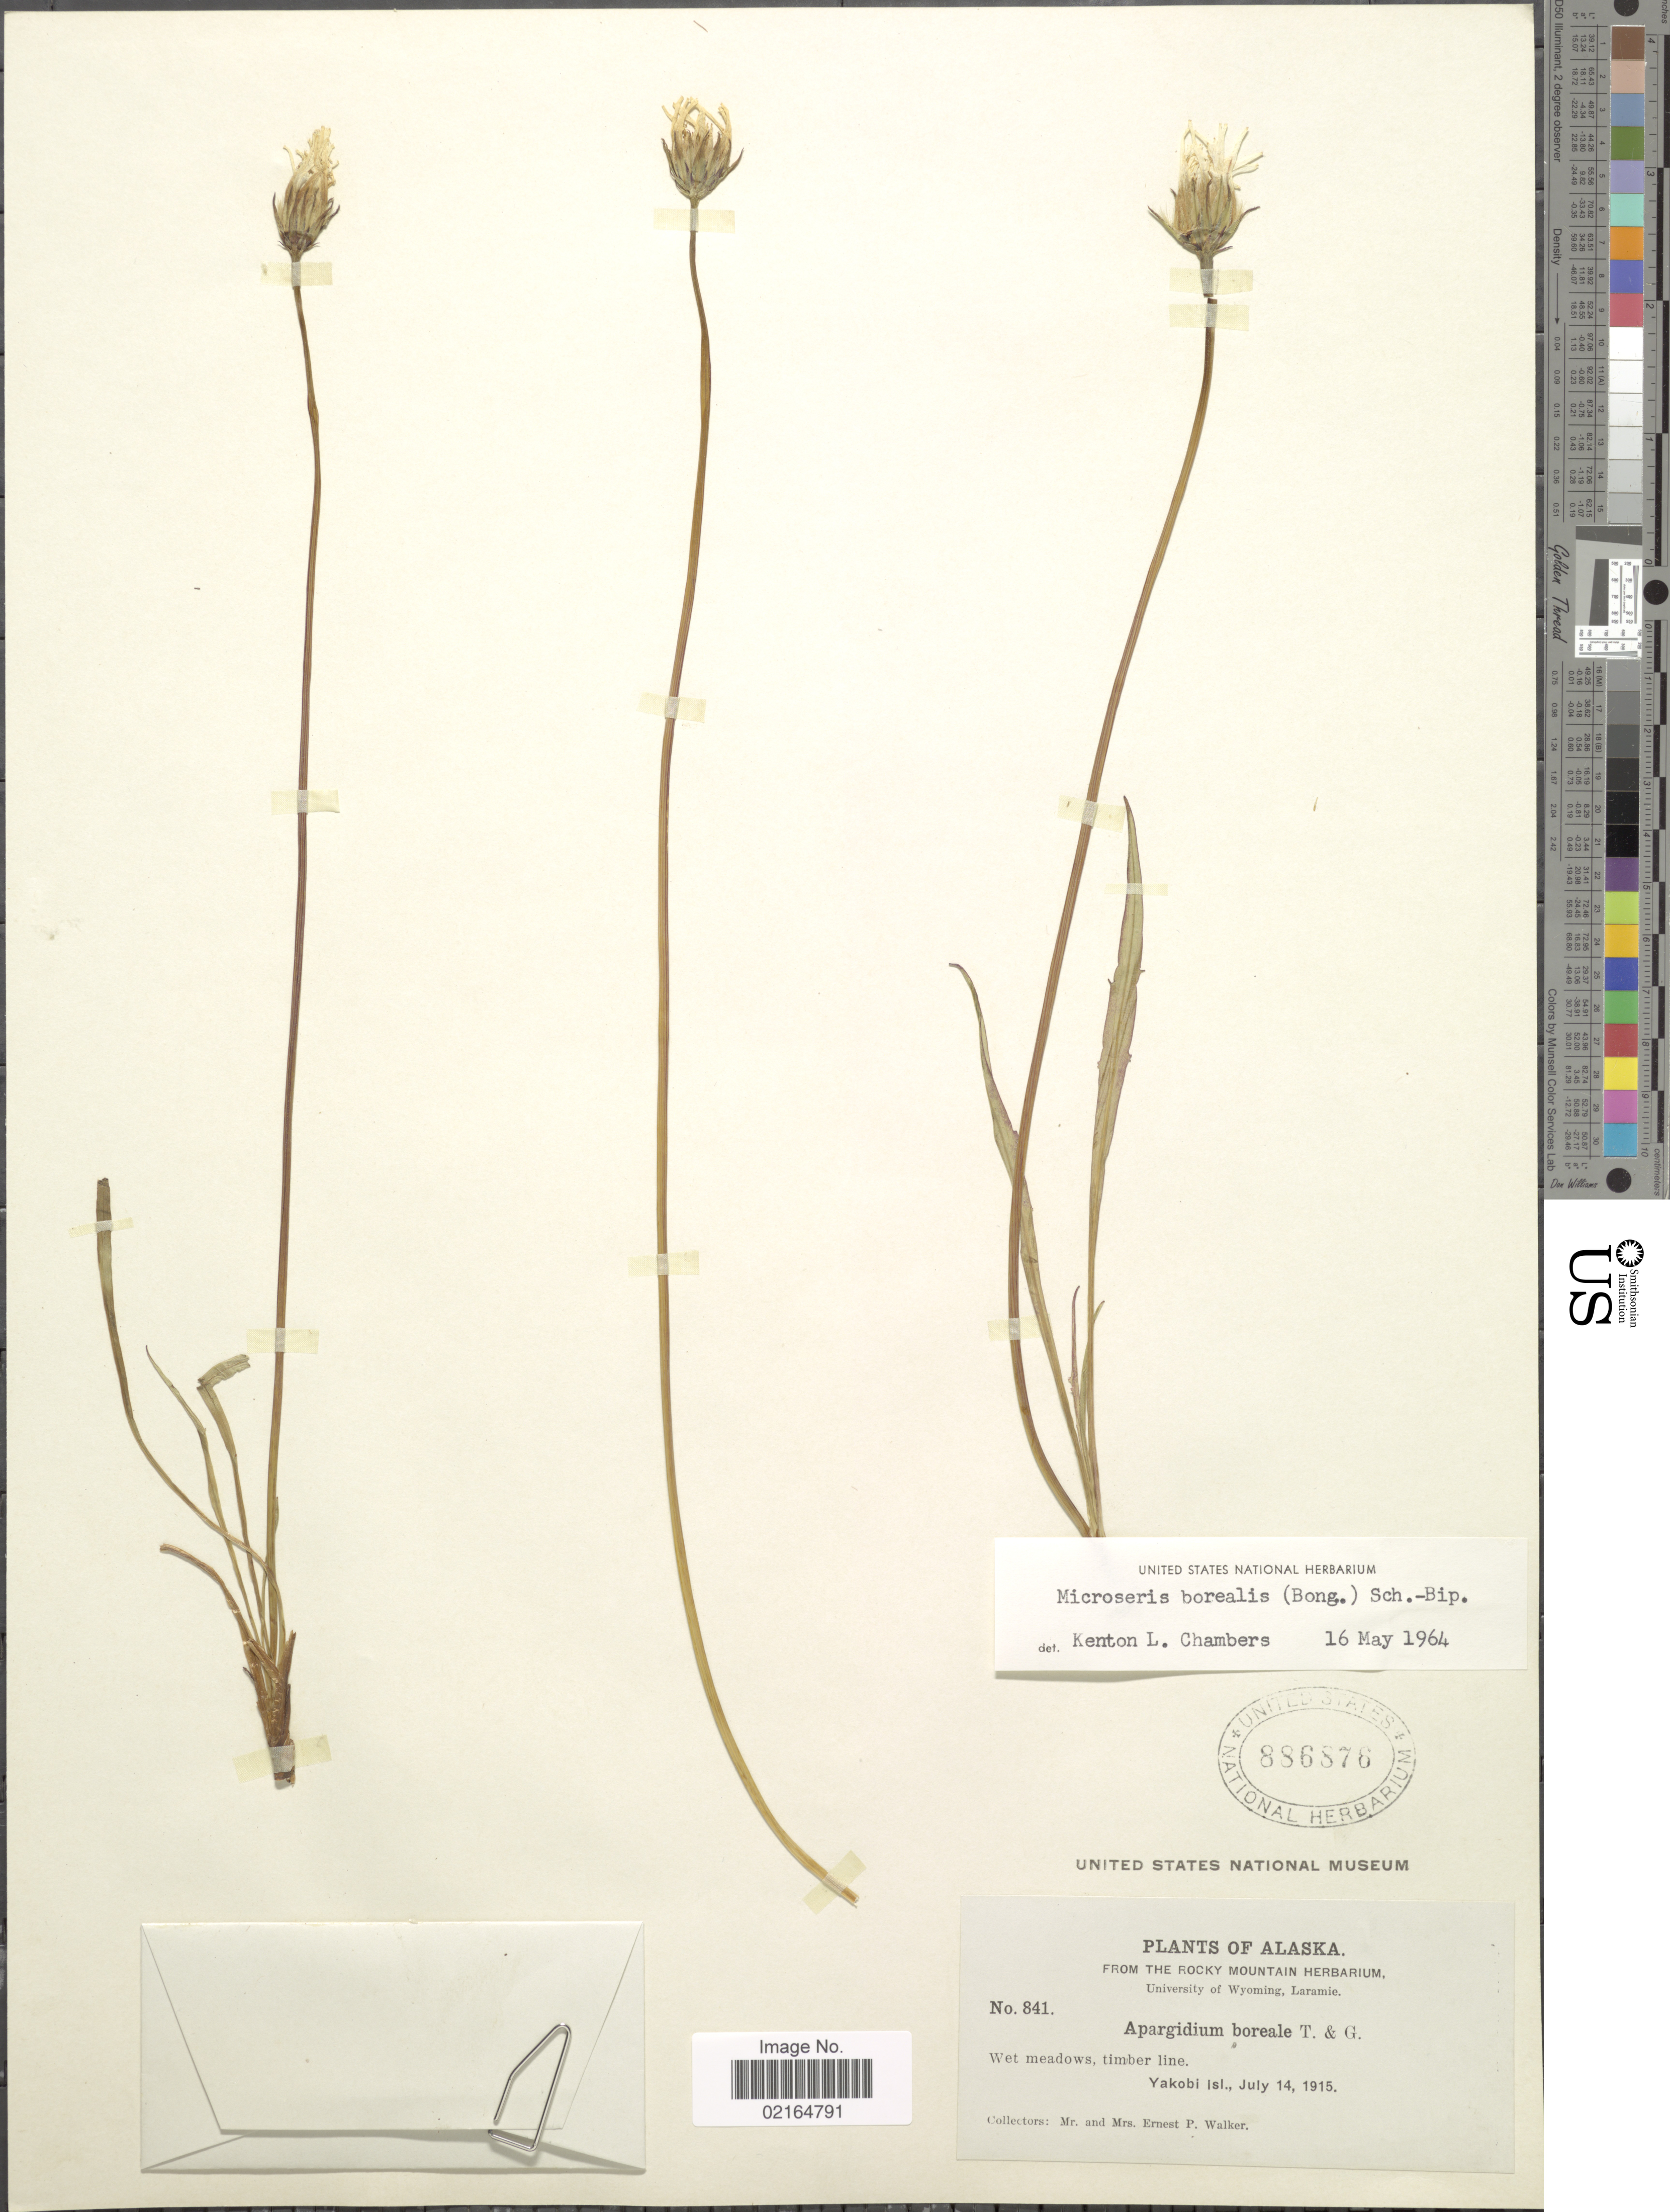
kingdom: Plantae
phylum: Tracheophyta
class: Magnoliopsida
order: Asterales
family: Asteraceae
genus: Microseris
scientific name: Microseris borealis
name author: (Bong.) Sch. Bip.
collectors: E. P. Walker & E. Walker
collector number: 841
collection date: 1915-07-14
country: United States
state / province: Alaska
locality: Wet meadows, timber line, Yakobi Isl.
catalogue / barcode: US 886876